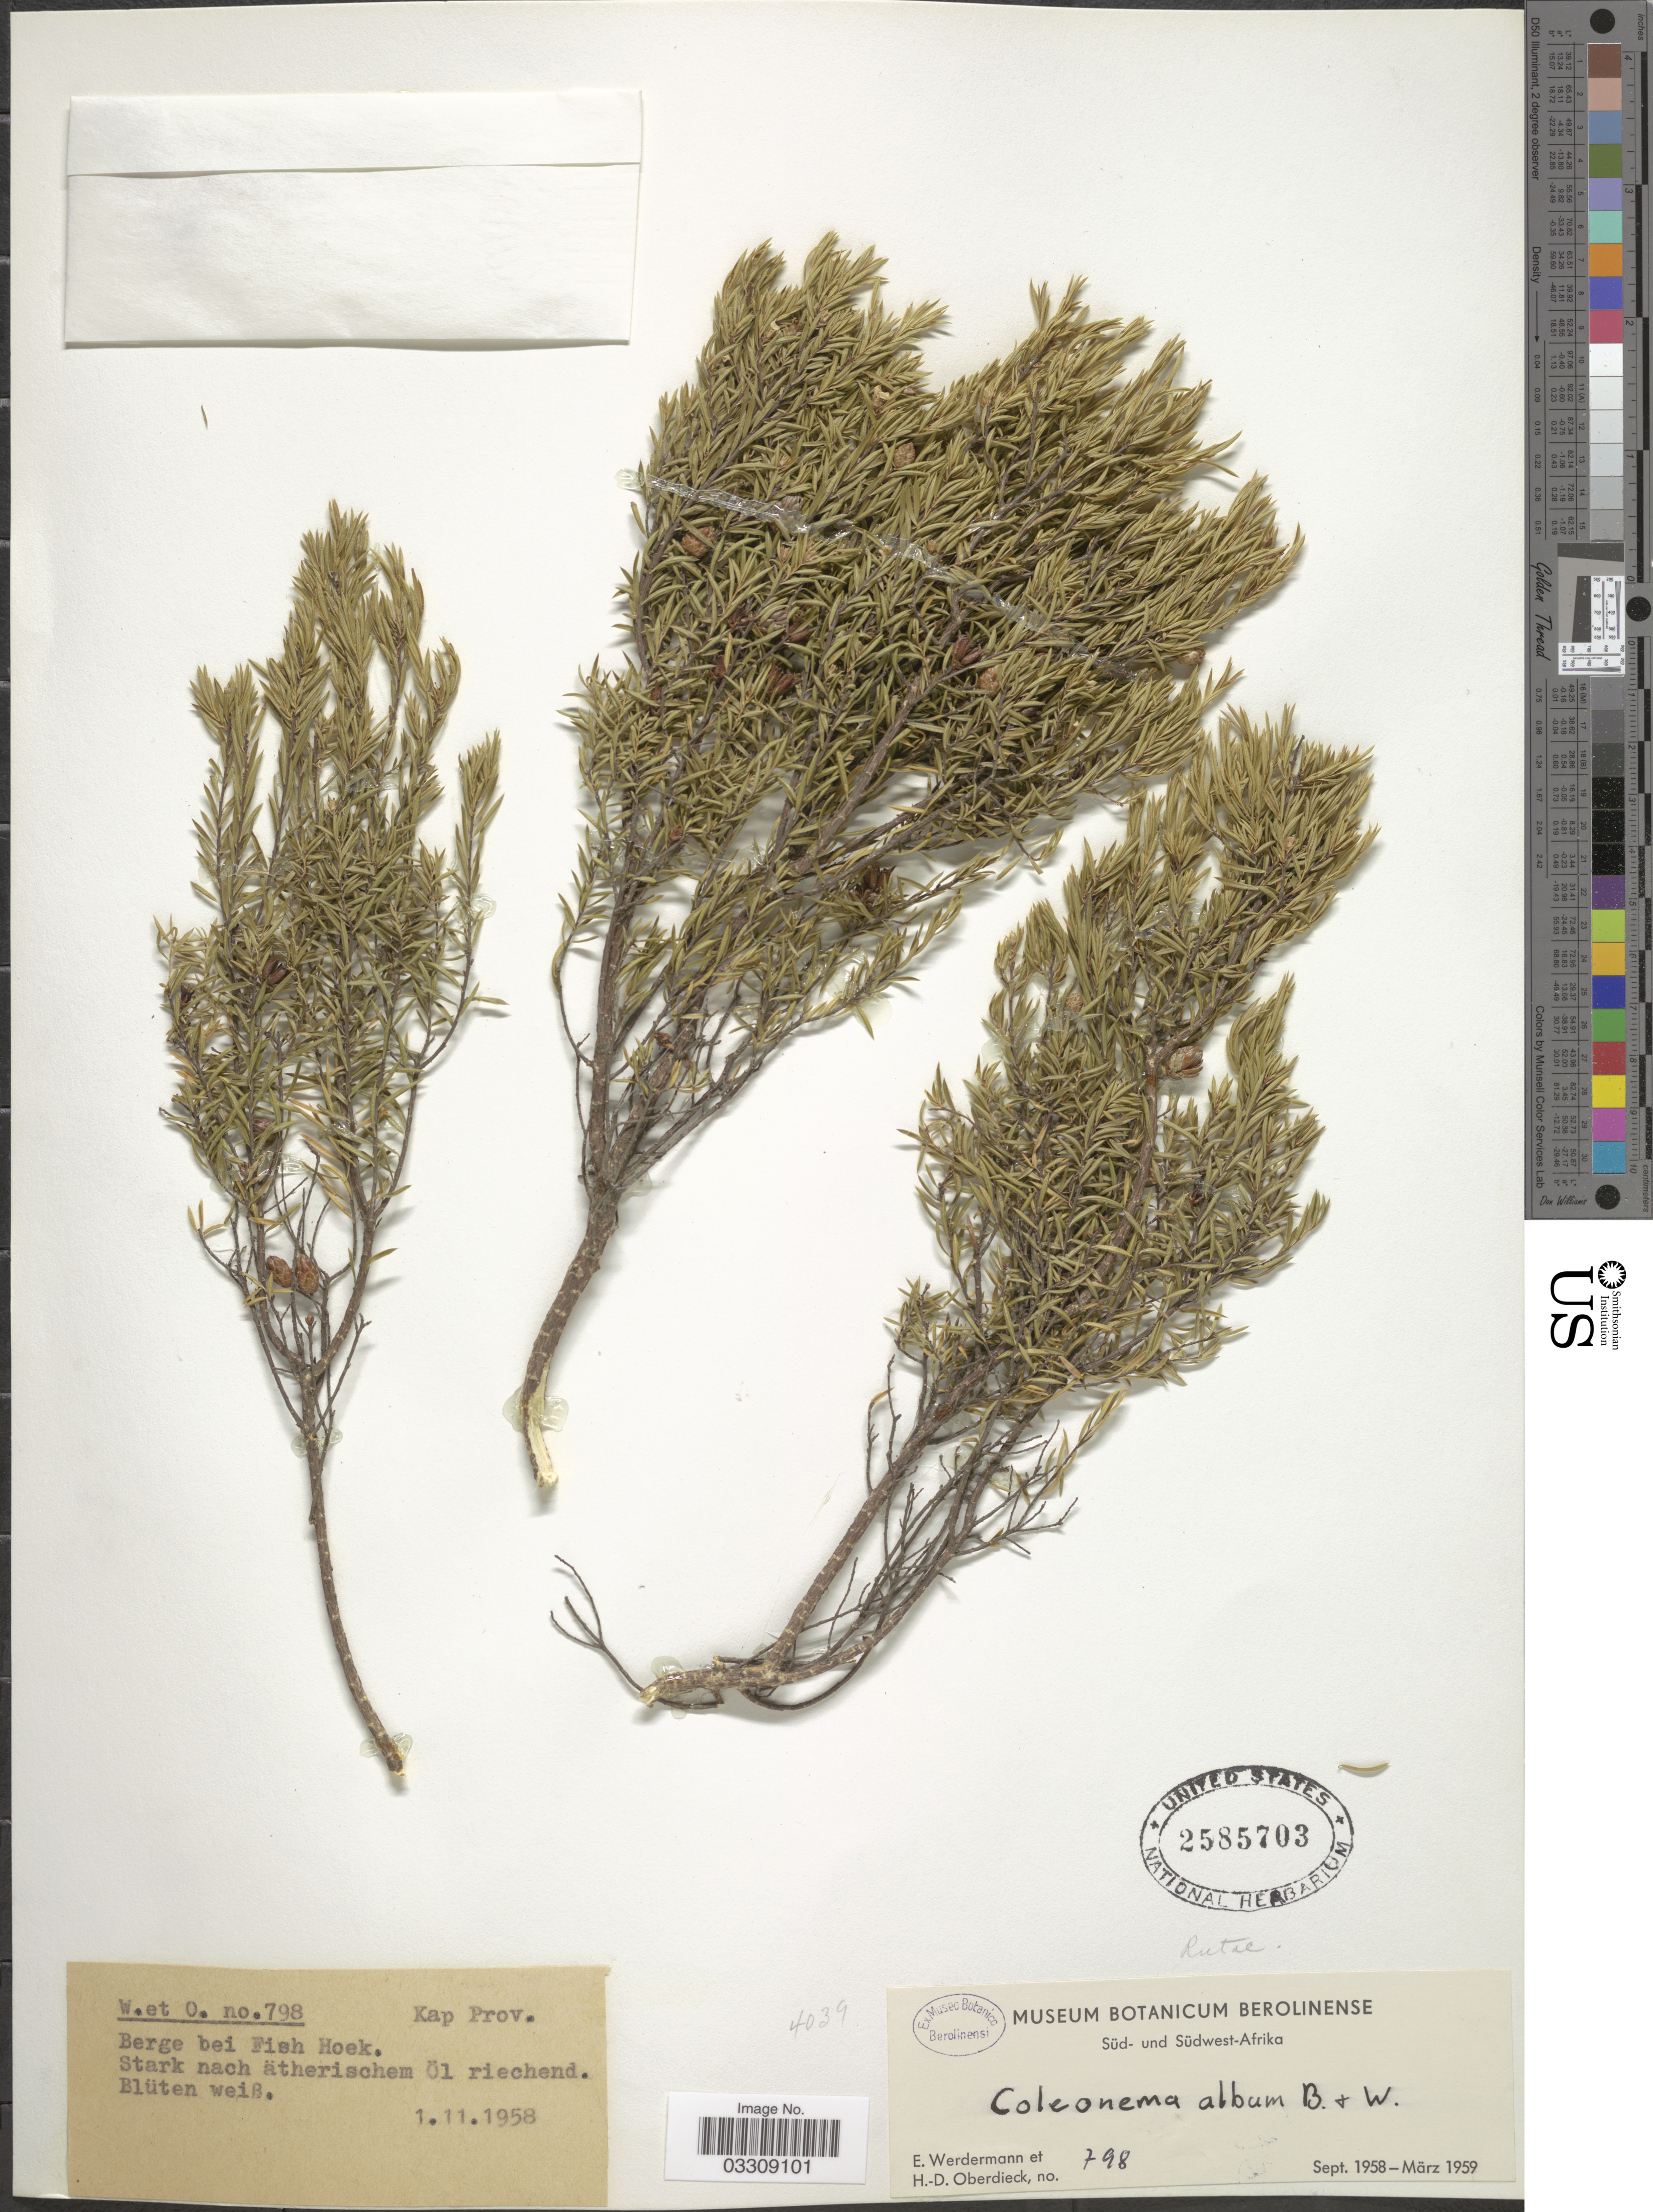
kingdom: Plantae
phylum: Tracheophyta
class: Magnoliopsida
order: Sapindales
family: Rutaceae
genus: Coleonema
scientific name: Coleonema album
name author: (Thunb.) Bartl. & H.L. Wendl.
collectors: E. Werdermann & H. Oberdieck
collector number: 798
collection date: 1958-11-01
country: South Africa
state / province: Western Cape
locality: Kap Prov. Berge bei Fish Hoek.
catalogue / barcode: US 2585703